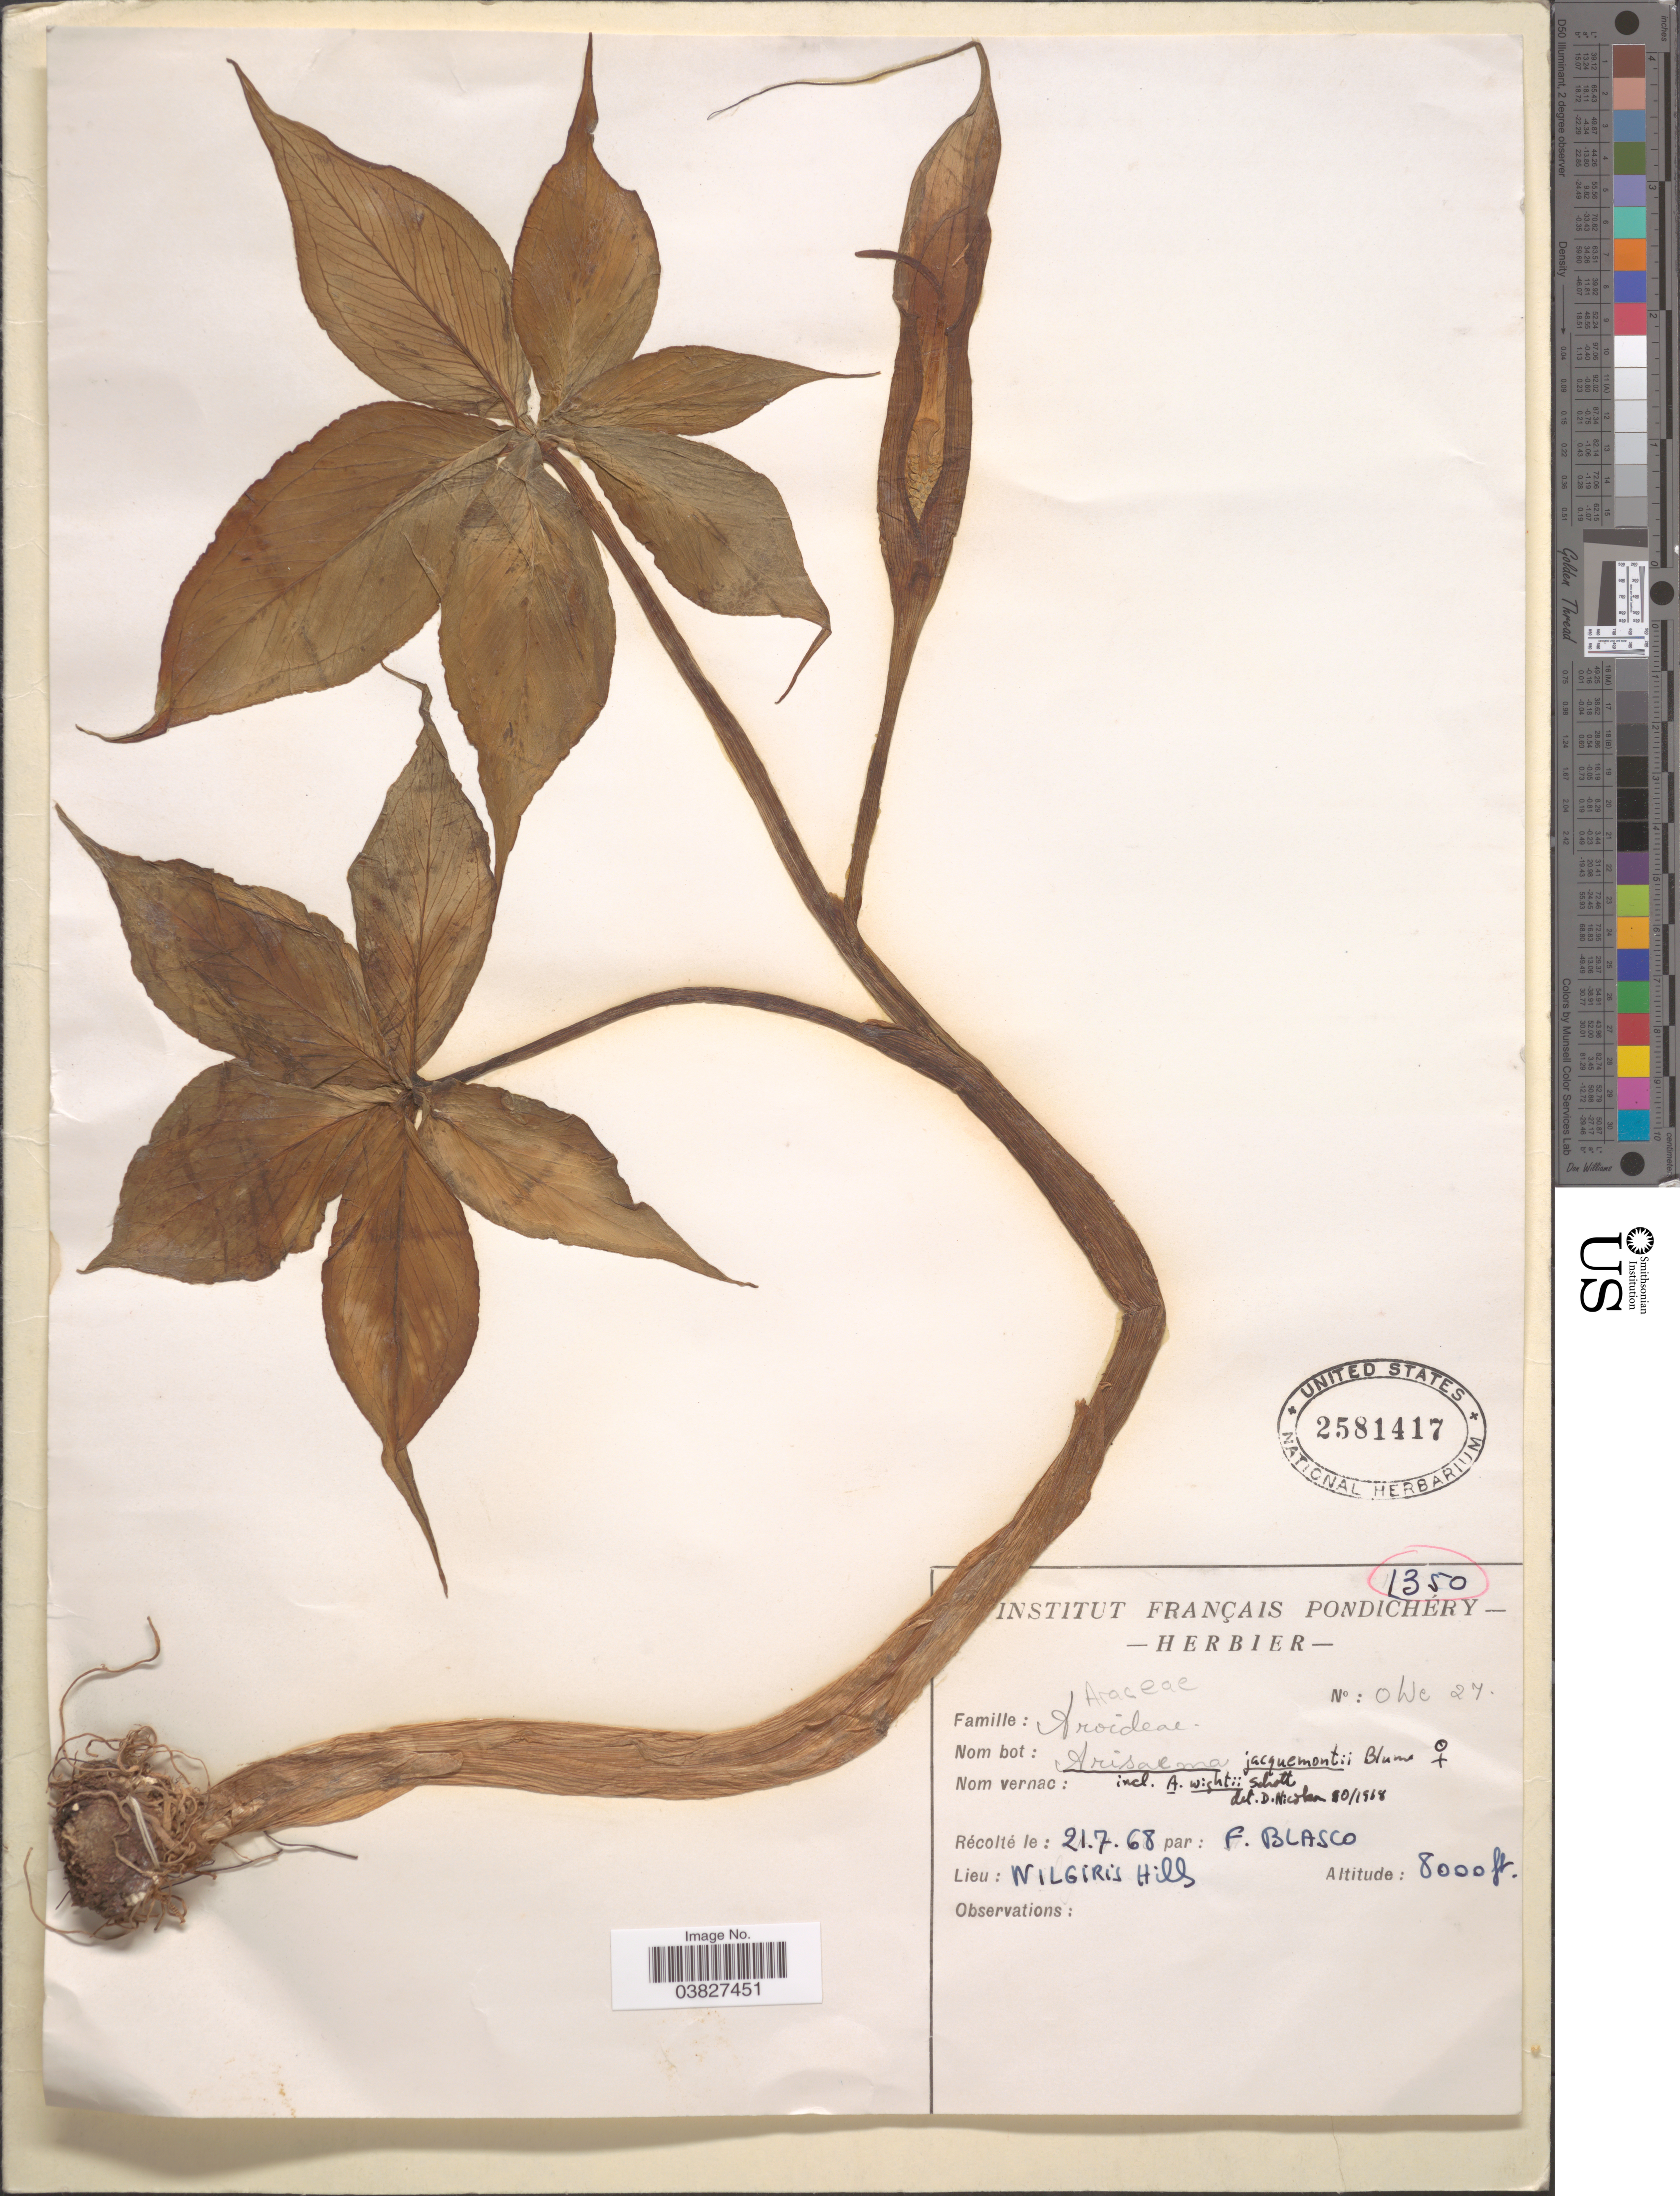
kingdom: Plantae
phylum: Tracheophyta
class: Liliopsida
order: Alismatales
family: Araceae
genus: Arisaema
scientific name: Arisaema jacquemontii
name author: Blume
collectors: F. Blasco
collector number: oWc27?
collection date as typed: Transcribed d/m/y: 21/7/68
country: India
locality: Nilgiris Hill.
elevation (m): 2438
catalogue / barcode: US 2581417